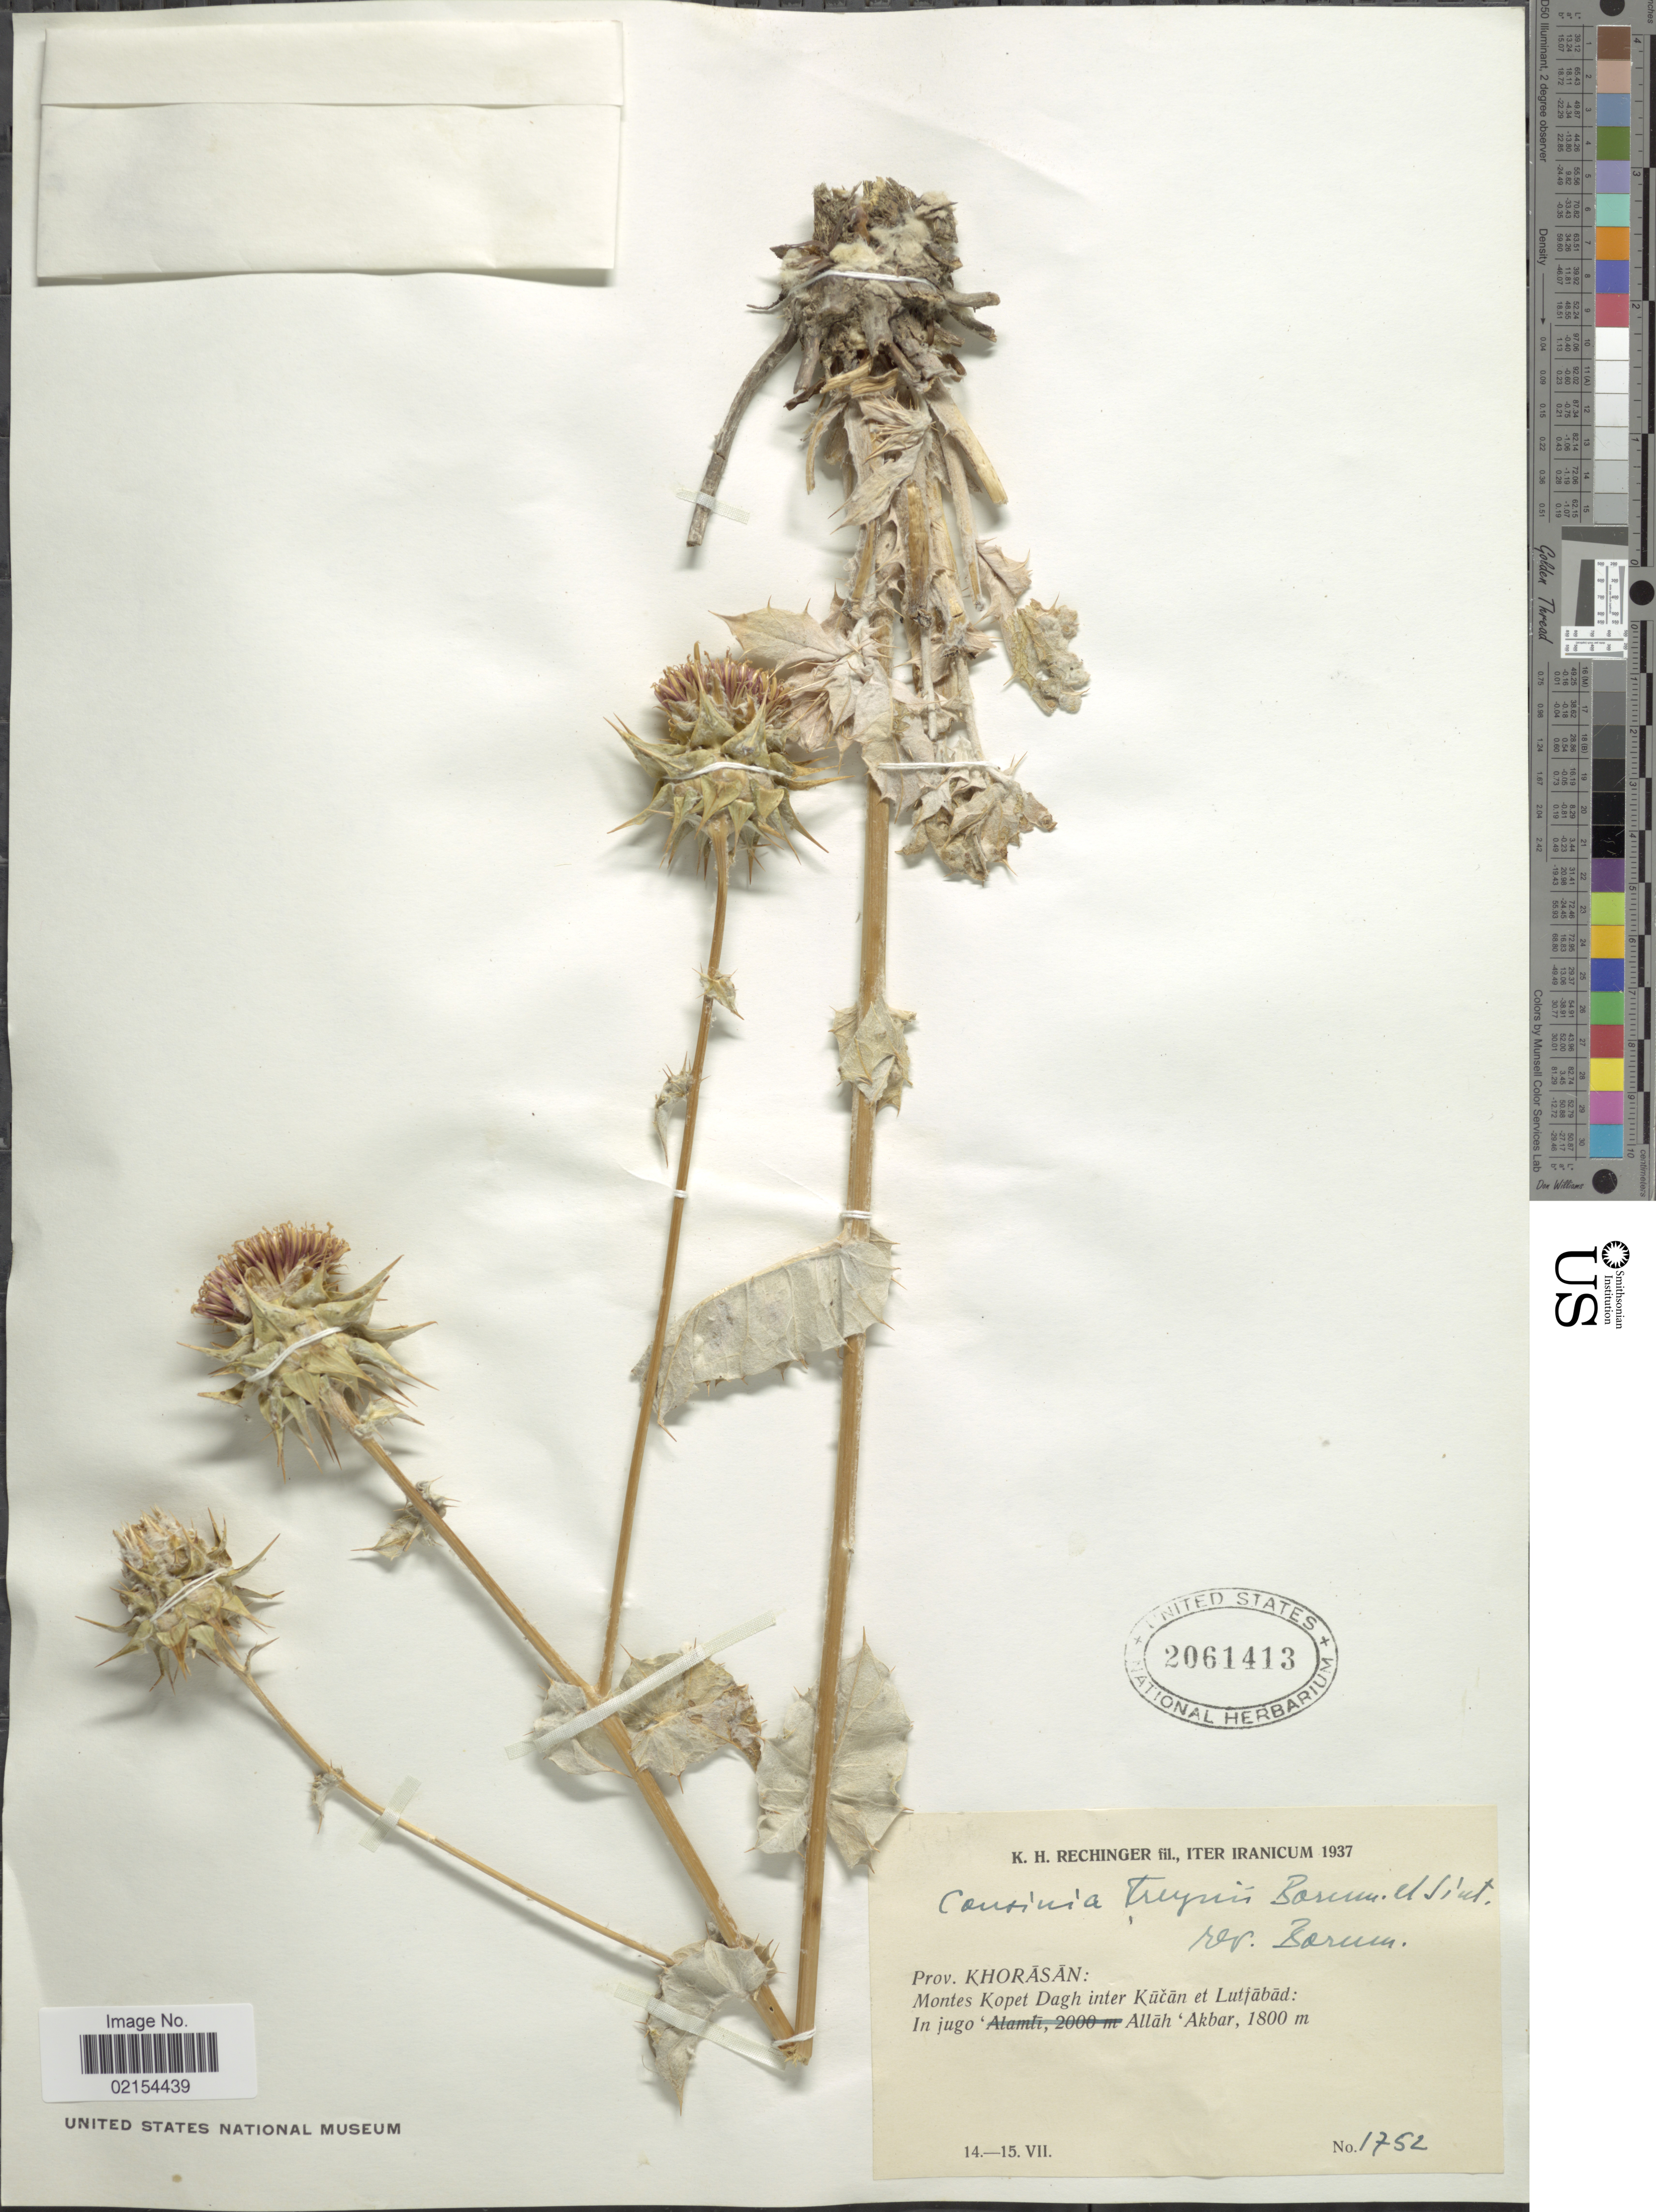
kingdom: Plantae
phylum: Tracheophyta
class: Magnoliopsida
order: Asterales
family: Asteraceae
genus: Cousinia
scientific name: Cousinia freynii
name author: Bornm. & Sint.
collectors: K. H. Rechinger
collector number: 1752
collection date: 1937-07-14/1937-07-15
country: Iran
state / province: Khorasan [obsolete]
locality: Iter Iranicum, Prov. Khorasan: Montes Kopet Dagh inter Kucan et Lutjabad: In jugo, Allah Akbar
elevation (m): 1800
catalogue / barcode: US 2061413